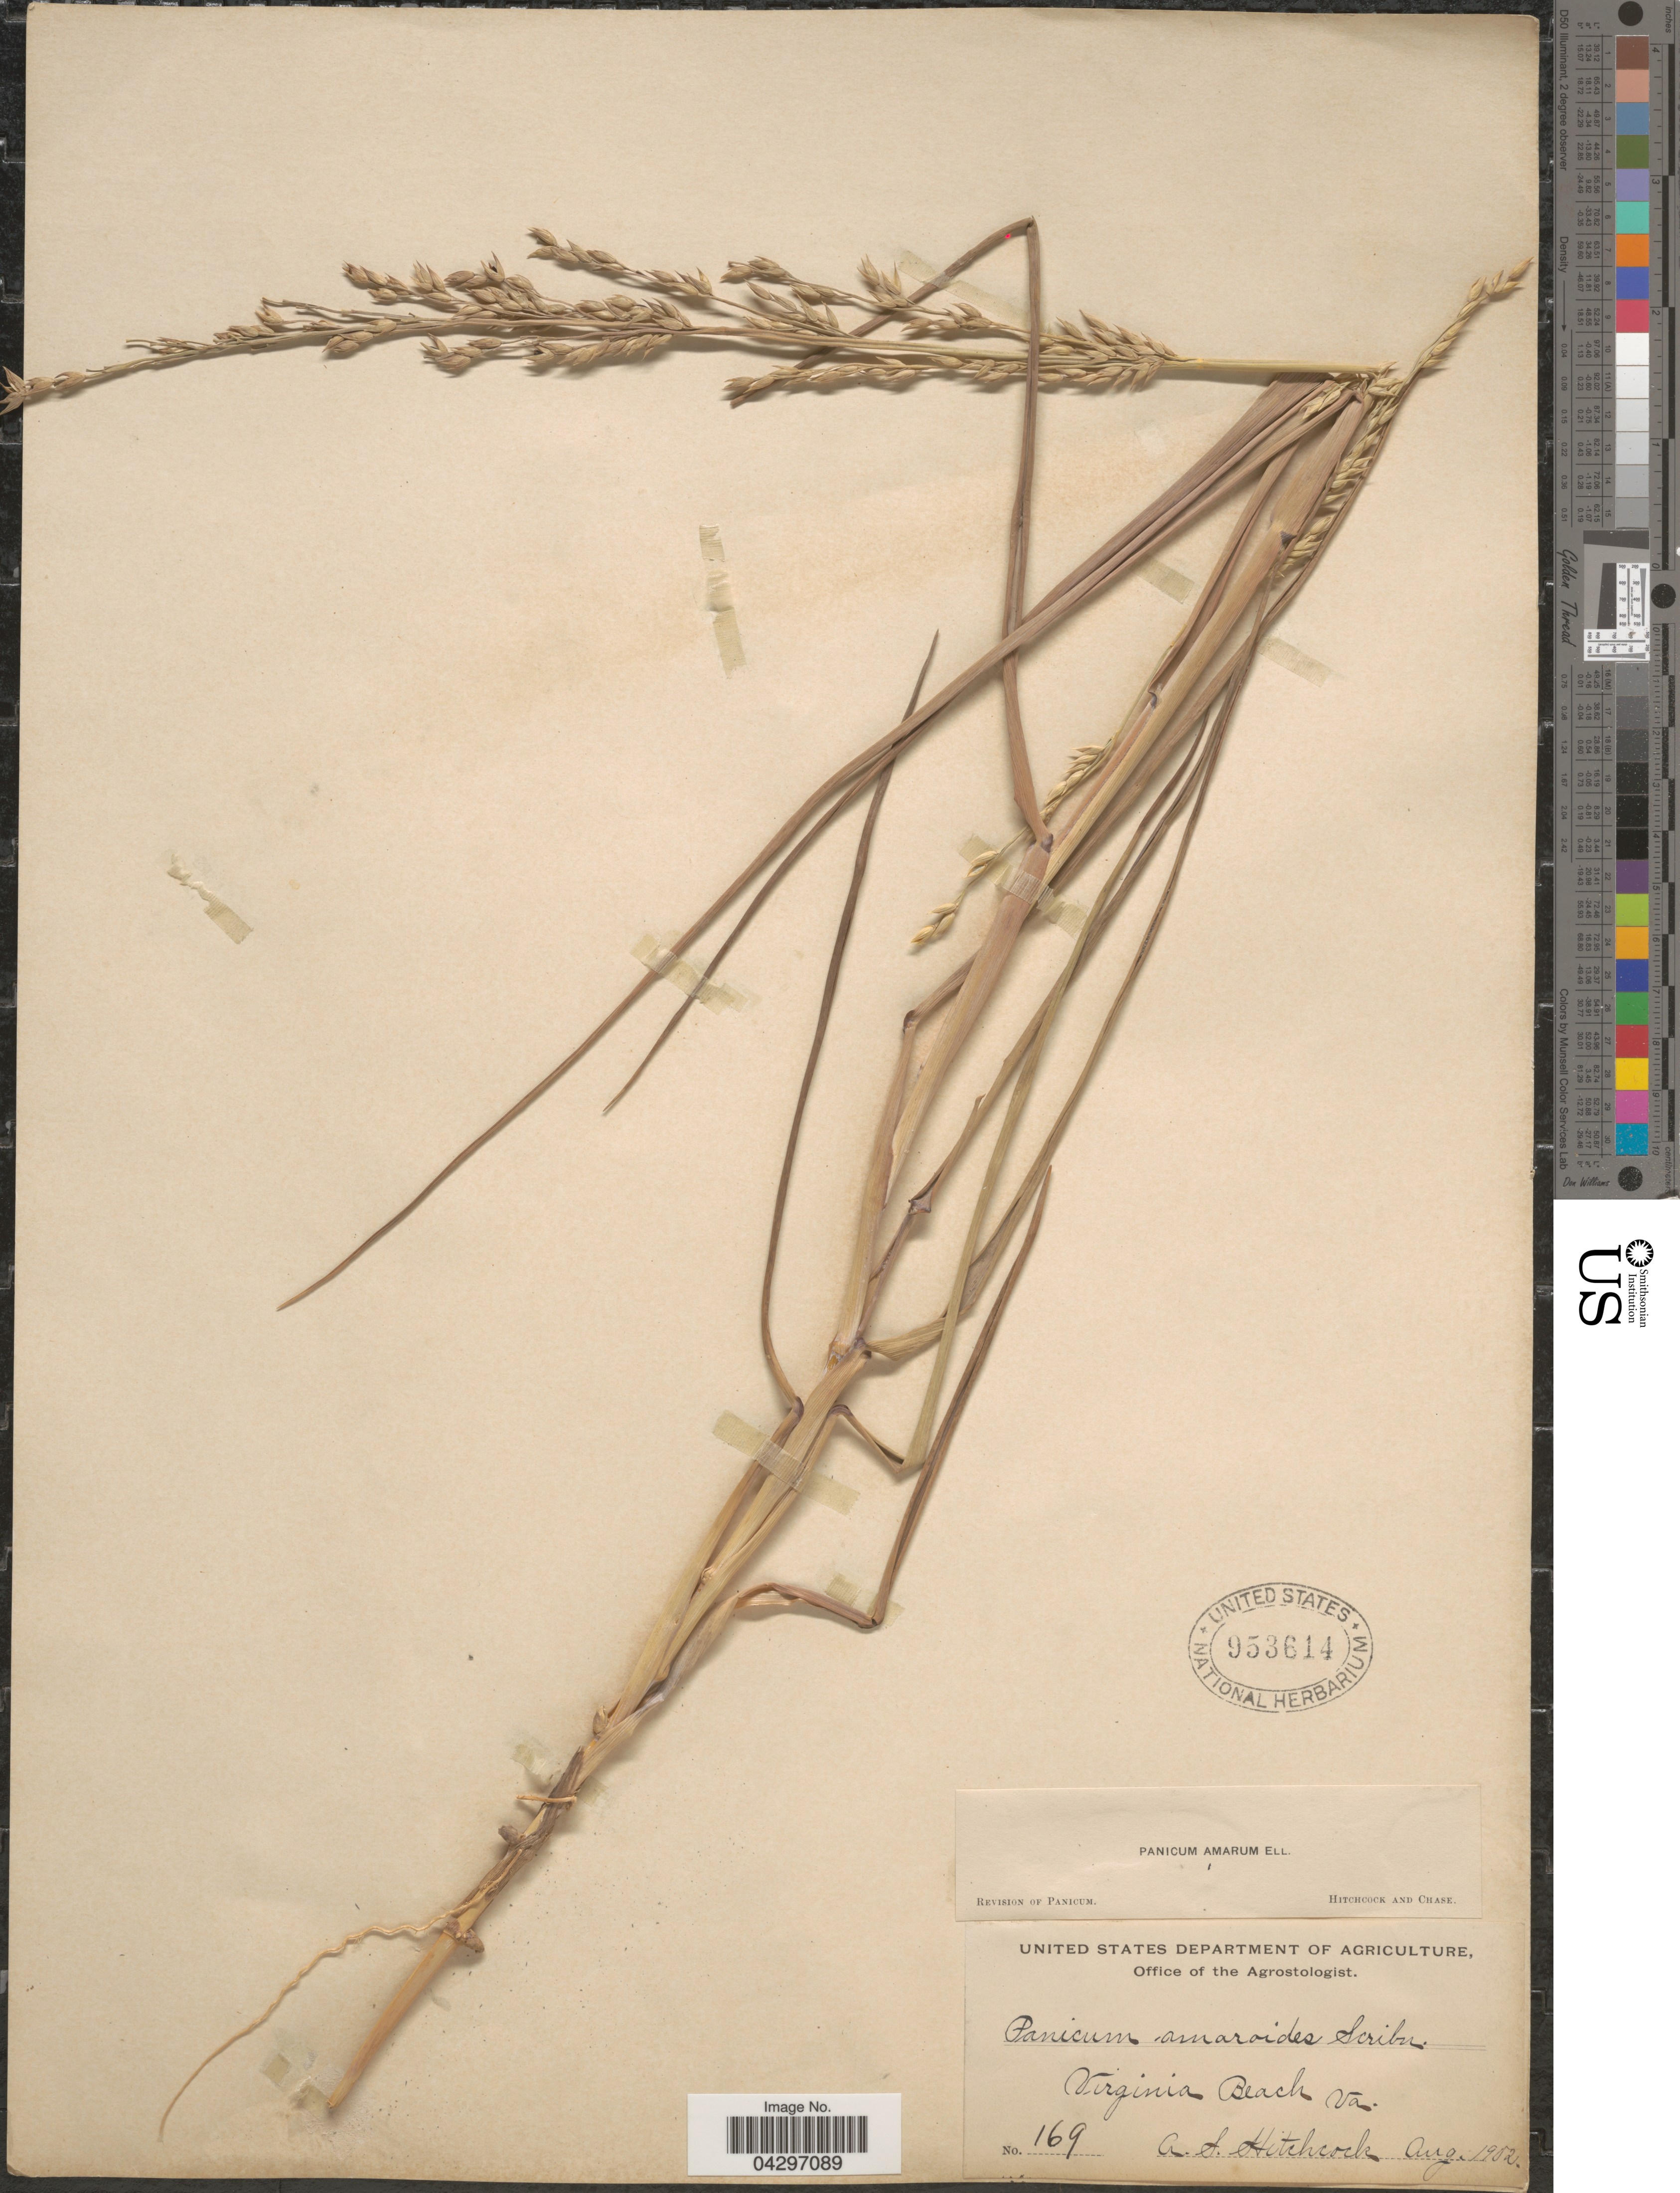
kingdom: Plantae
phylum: Tracheophyta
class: Liliopsida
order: Poales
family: Poaceae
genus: Panicum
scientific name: Panicum amarum var. amarulum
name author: (Hitchc. & Chase) Freckmann & Lelong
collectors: A. S. Hitchcock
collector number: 169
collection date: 1902-08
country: United States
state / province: Virginia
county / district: City of Virginia Beach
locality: Virginia Beach.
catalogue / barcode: US 953614